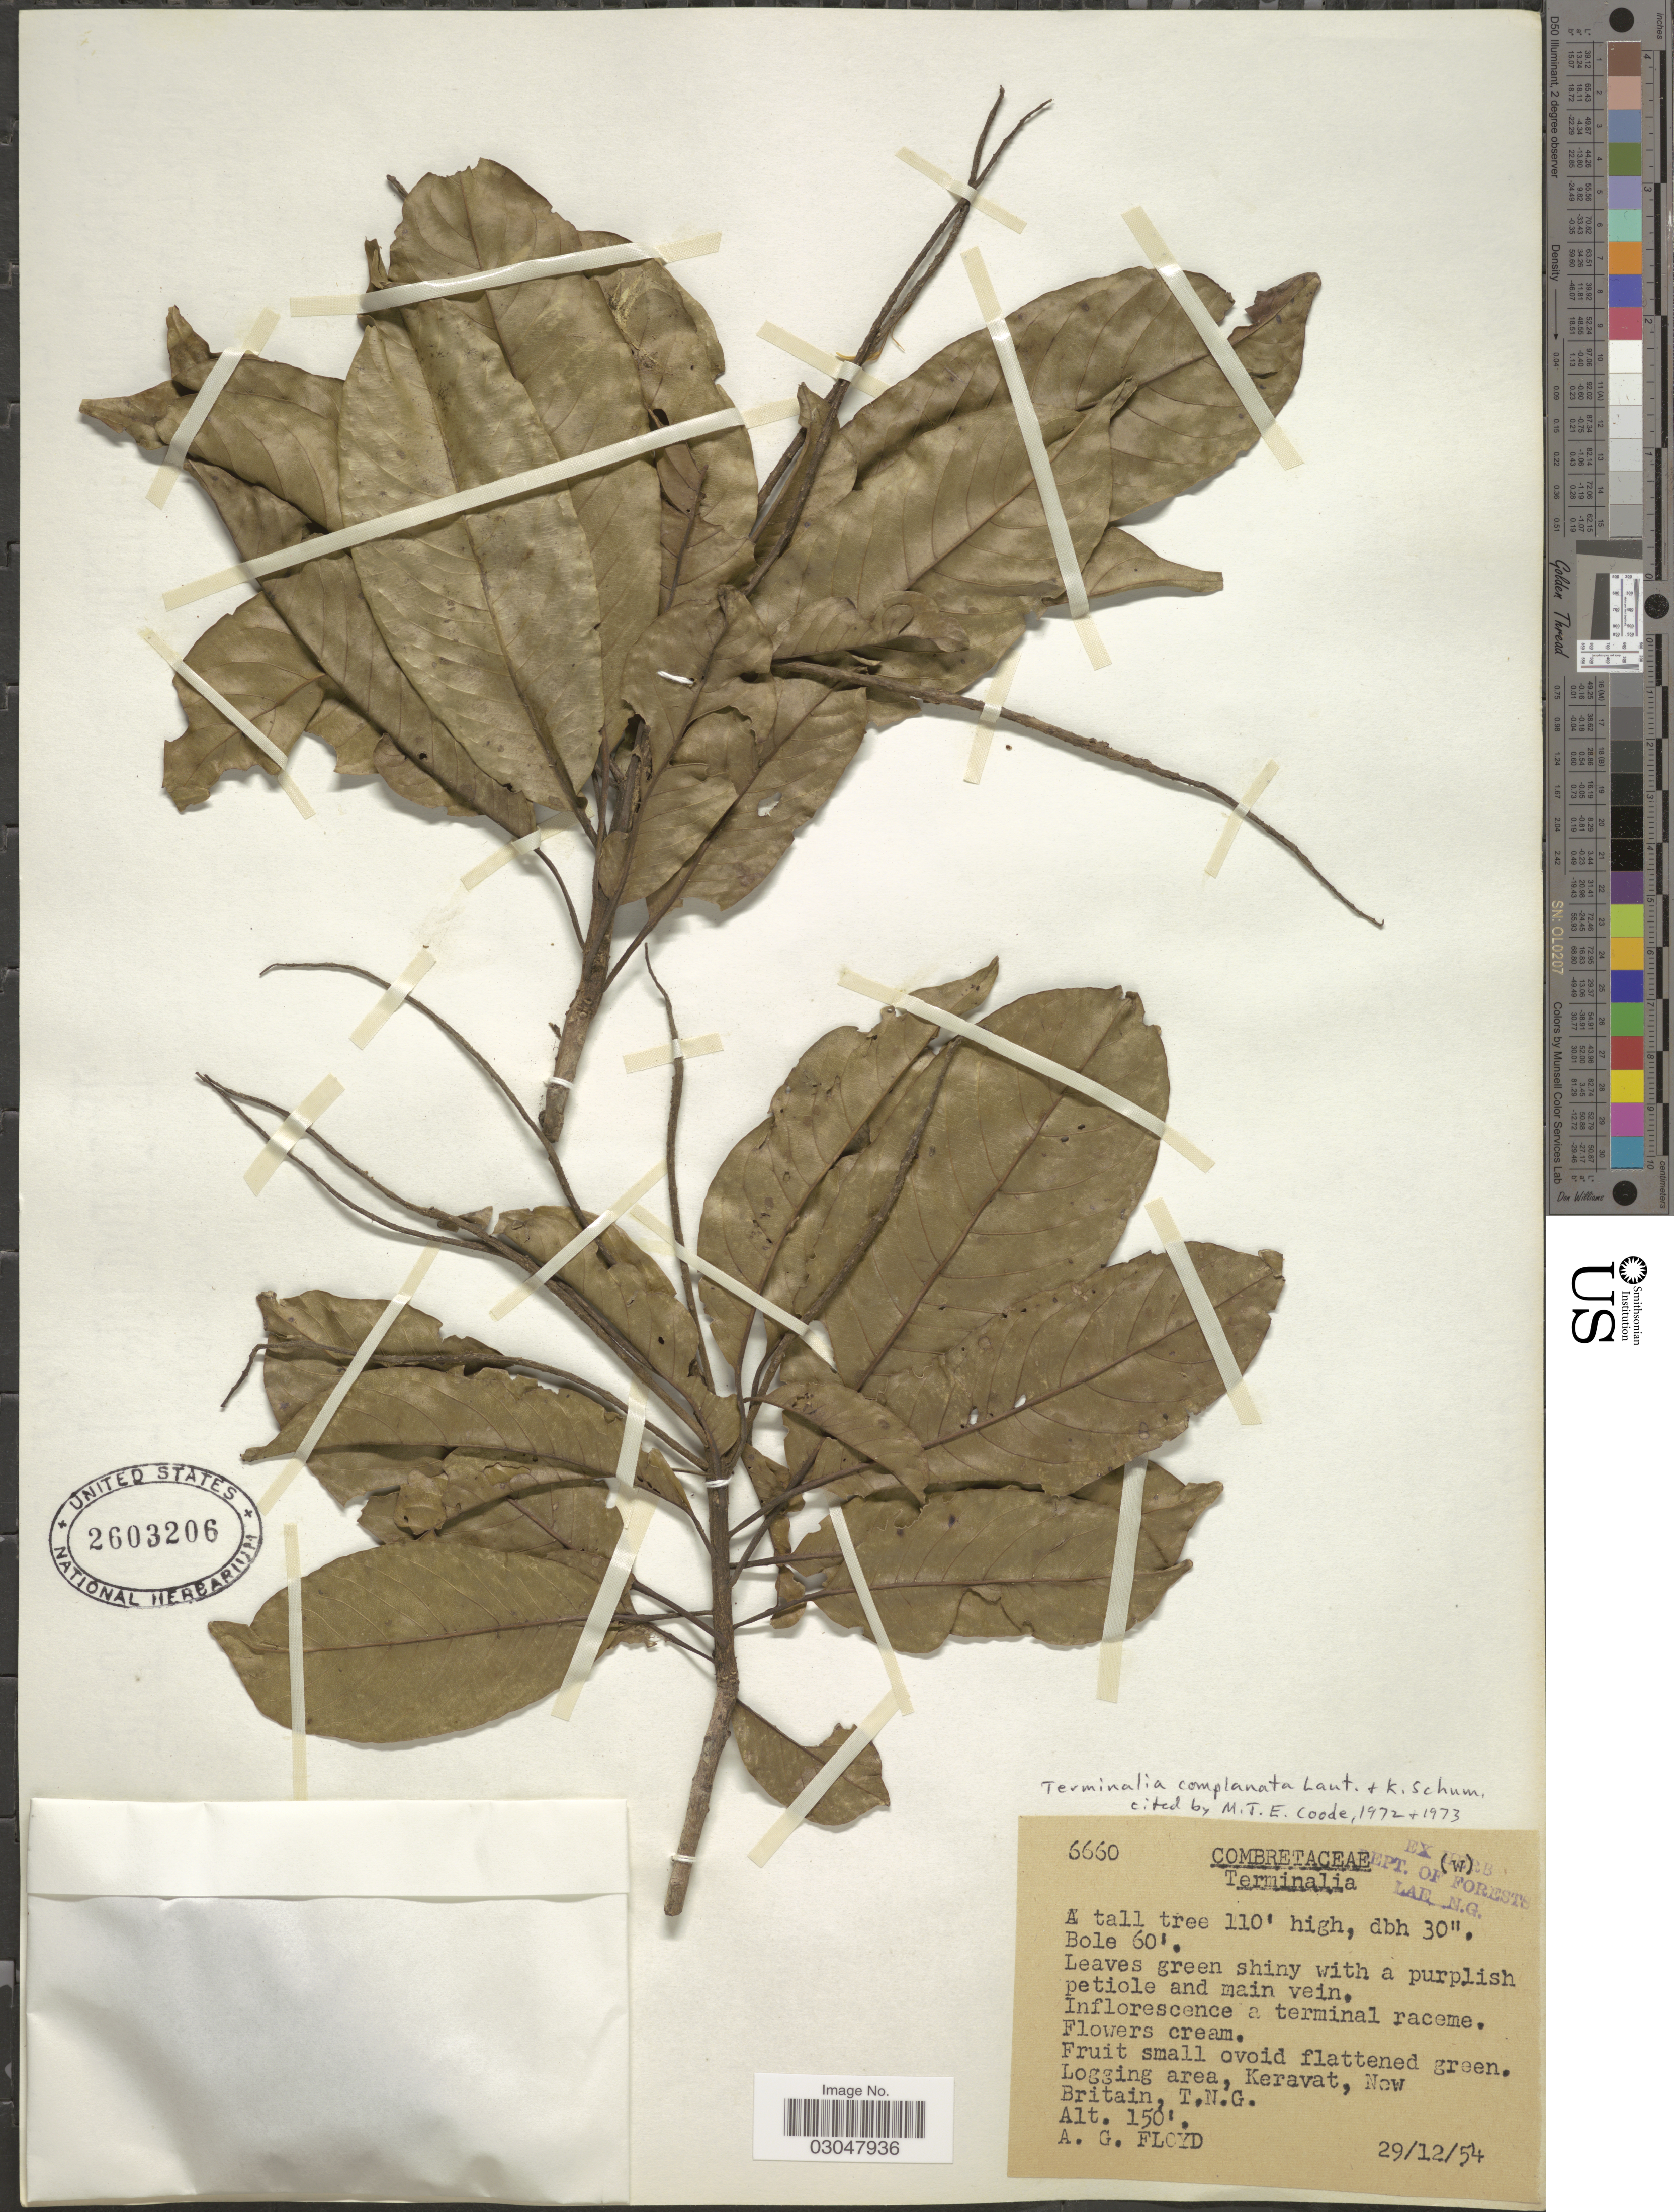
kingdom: Plantae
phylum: Tracheophyta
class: Magnoliopsida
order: Myrtales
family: Combretaceae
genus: Terminalia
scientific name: Terminalia complanata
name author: K. Schum.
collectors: A. G. Floyd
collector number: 6660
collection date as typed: Transcribed d/m/y: 29/12/54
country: Papua New Guinea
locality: Logging area, Keravat, New Britain, T.N.G.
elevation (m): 46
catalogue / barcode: US 2603206